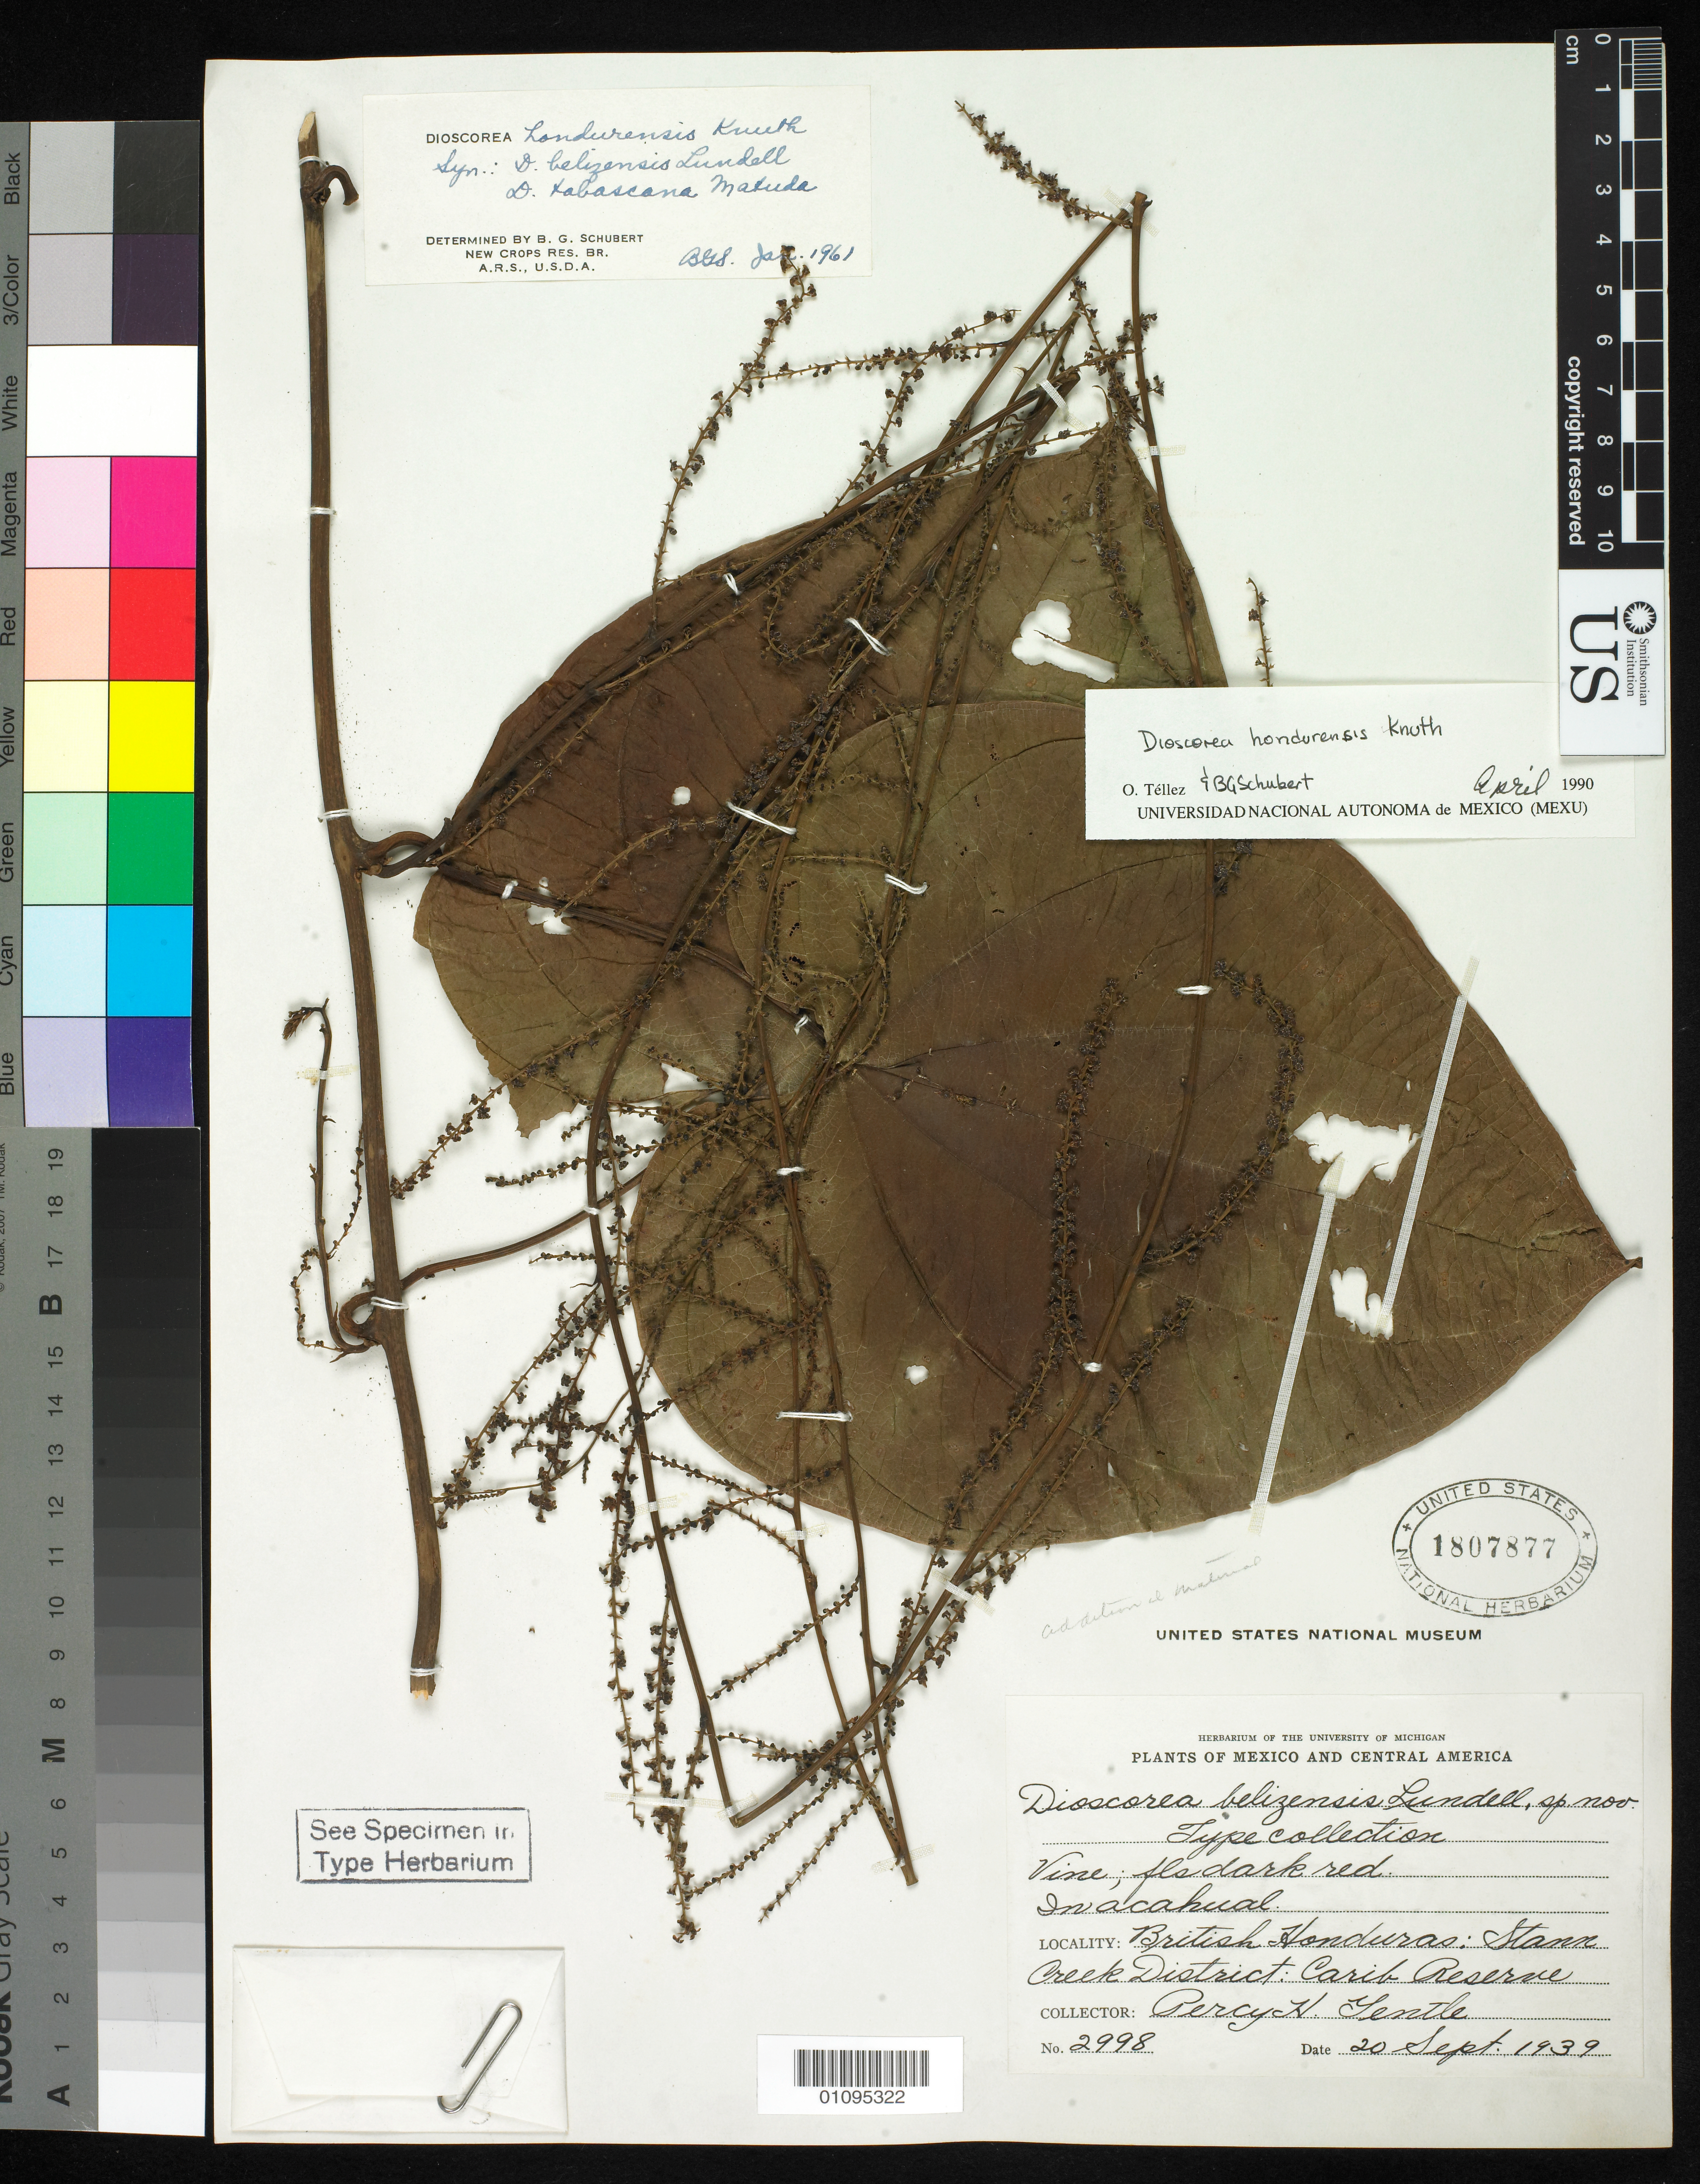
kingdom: Plantae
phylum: Tracheophyta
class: Liliopsida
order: Dioscoreales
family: Dioscoreaceae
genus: Dioscorea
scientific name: Dioscorea belizensis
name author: Lundell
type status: Isotype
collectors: P. H. Gentle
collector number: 2998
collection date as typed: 20 Sep 1939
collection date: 1939-09-20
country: Belize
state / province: Stann Creek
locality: Carib Reserve.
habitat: Wet thicket.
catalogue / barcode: US 1807877